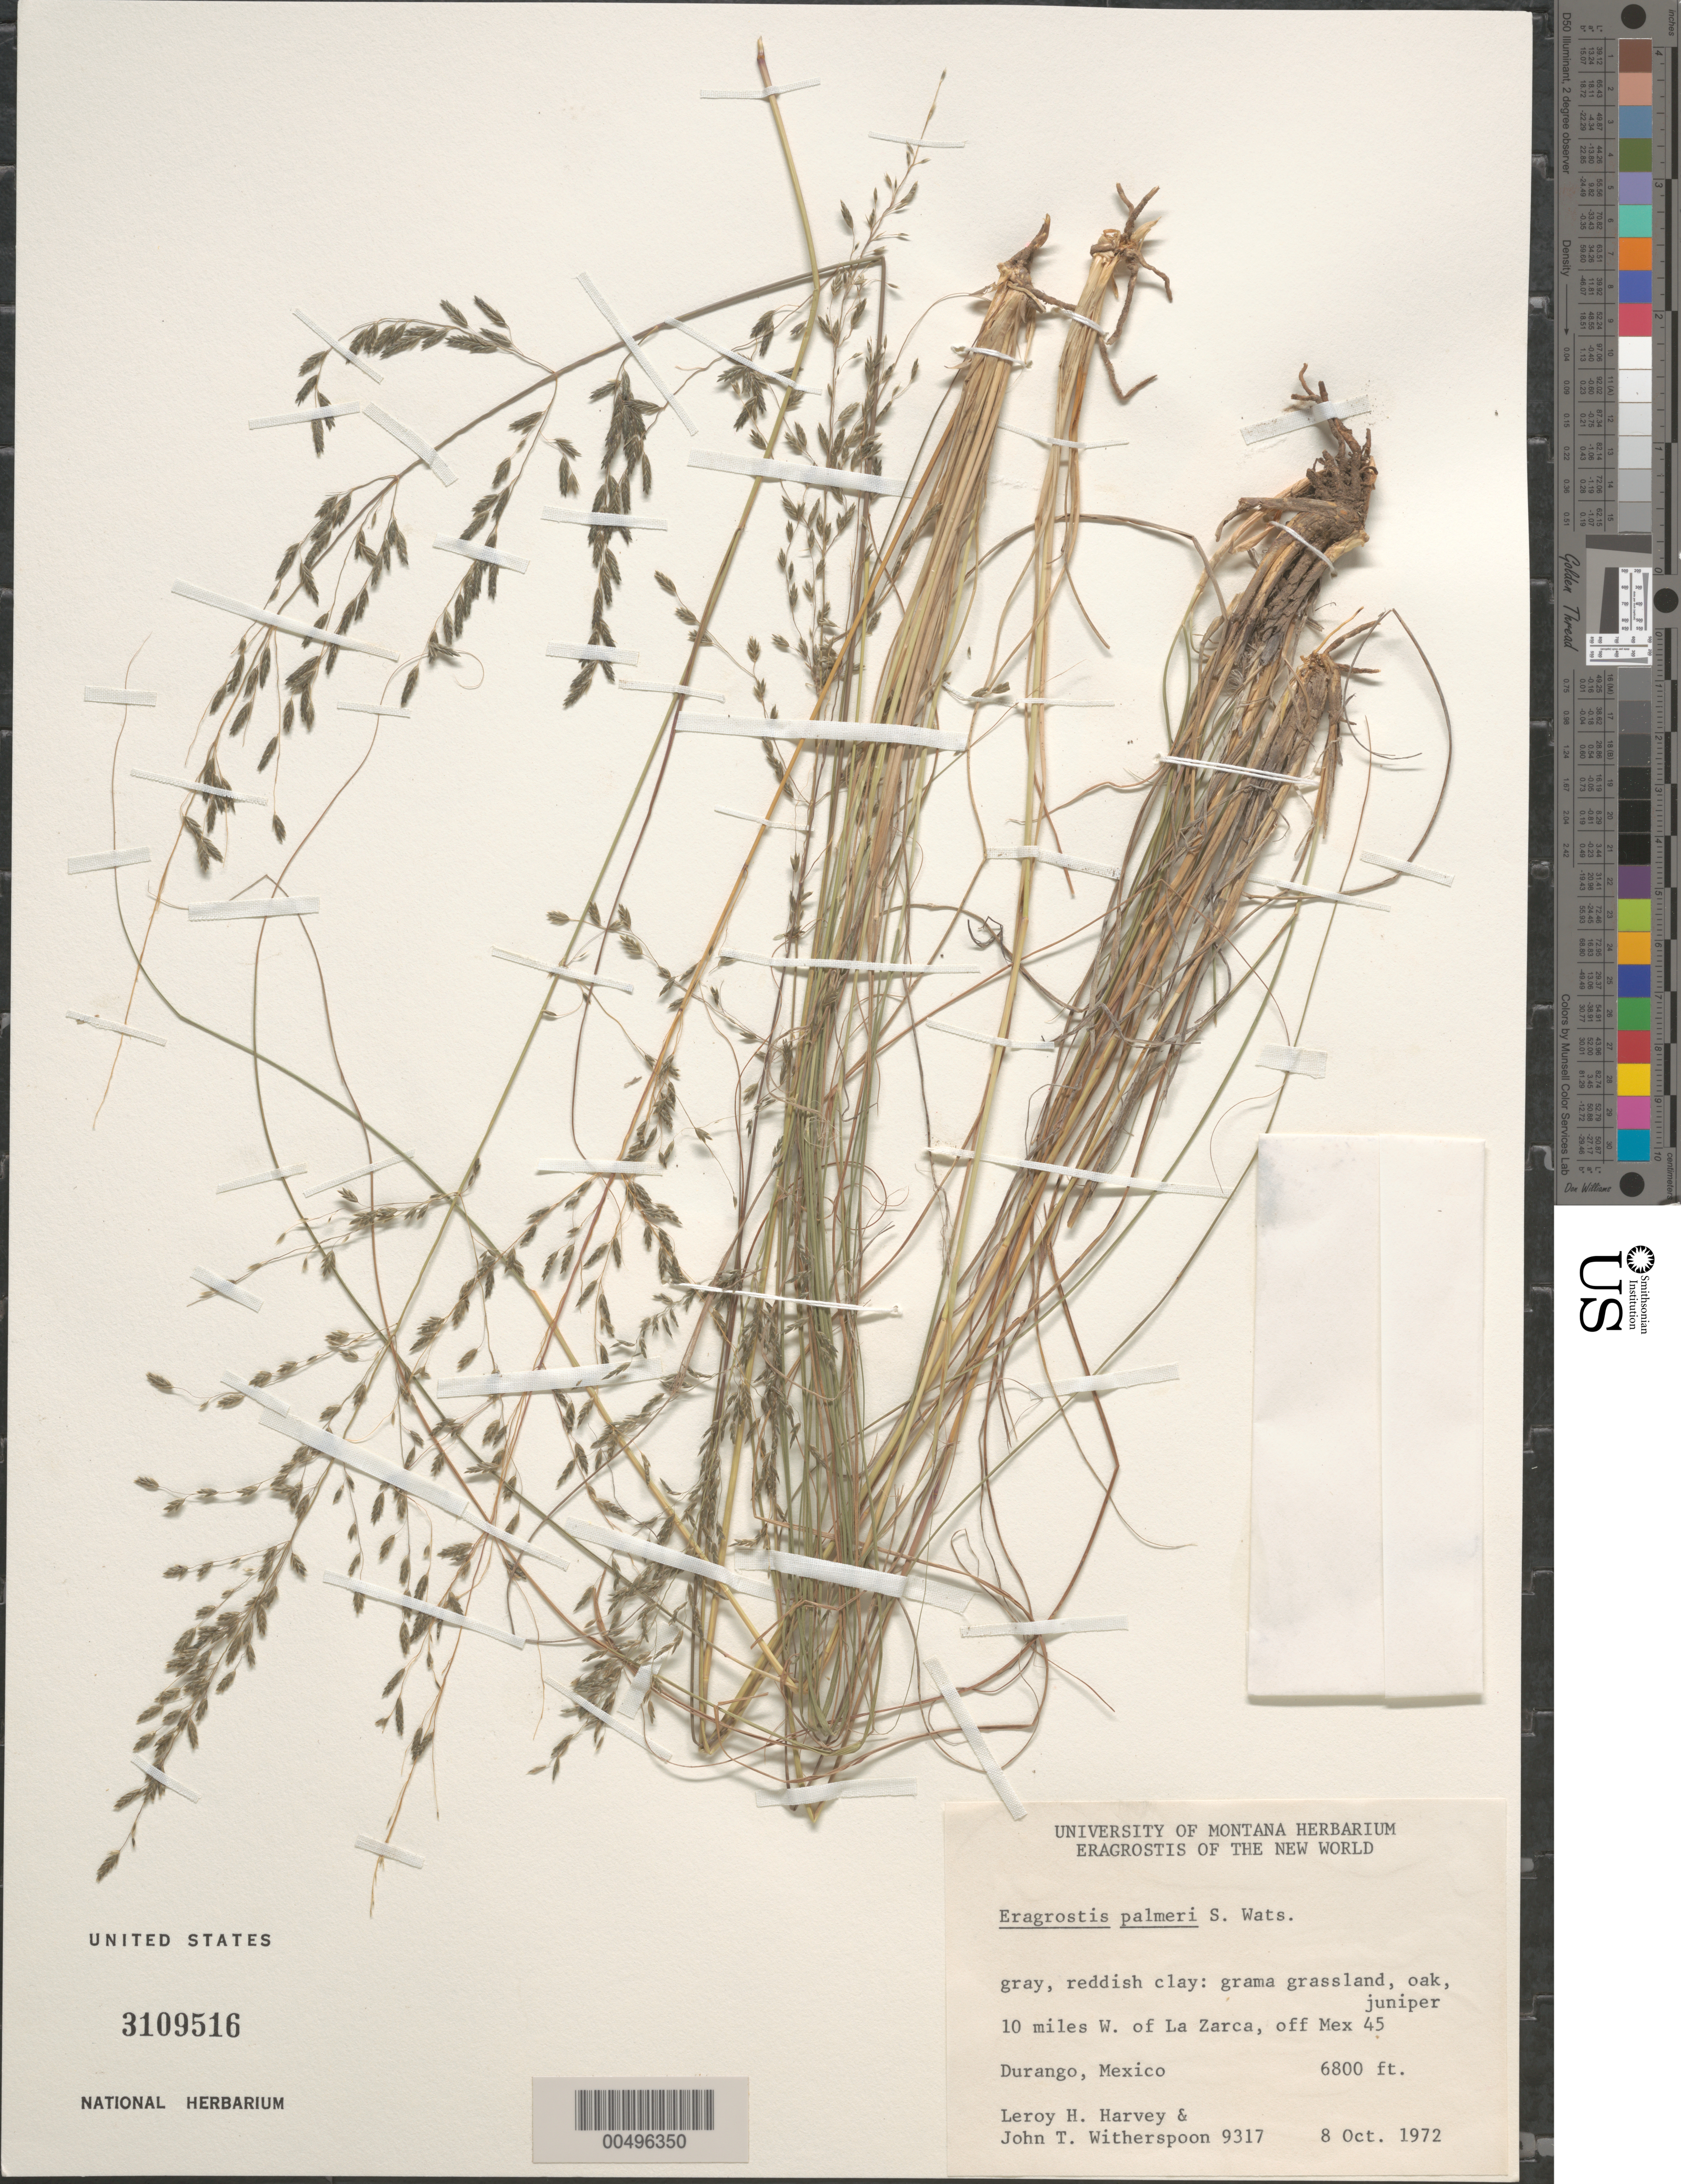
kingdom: Plantae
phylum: Tracheophyta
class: Liliopsida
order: Poales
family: Poaceae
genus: Eragrostis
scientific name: Eragrostis palmeri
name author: S. Watson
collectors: L. H. Harvey & J. Witherspoon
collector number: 9317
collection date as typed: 8 Oct 1972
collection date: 1972-10-08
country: Mexico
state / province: Durango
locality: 10 mi W of La Zarca, off Mex 45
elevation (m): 2073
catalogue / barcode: US 3109516